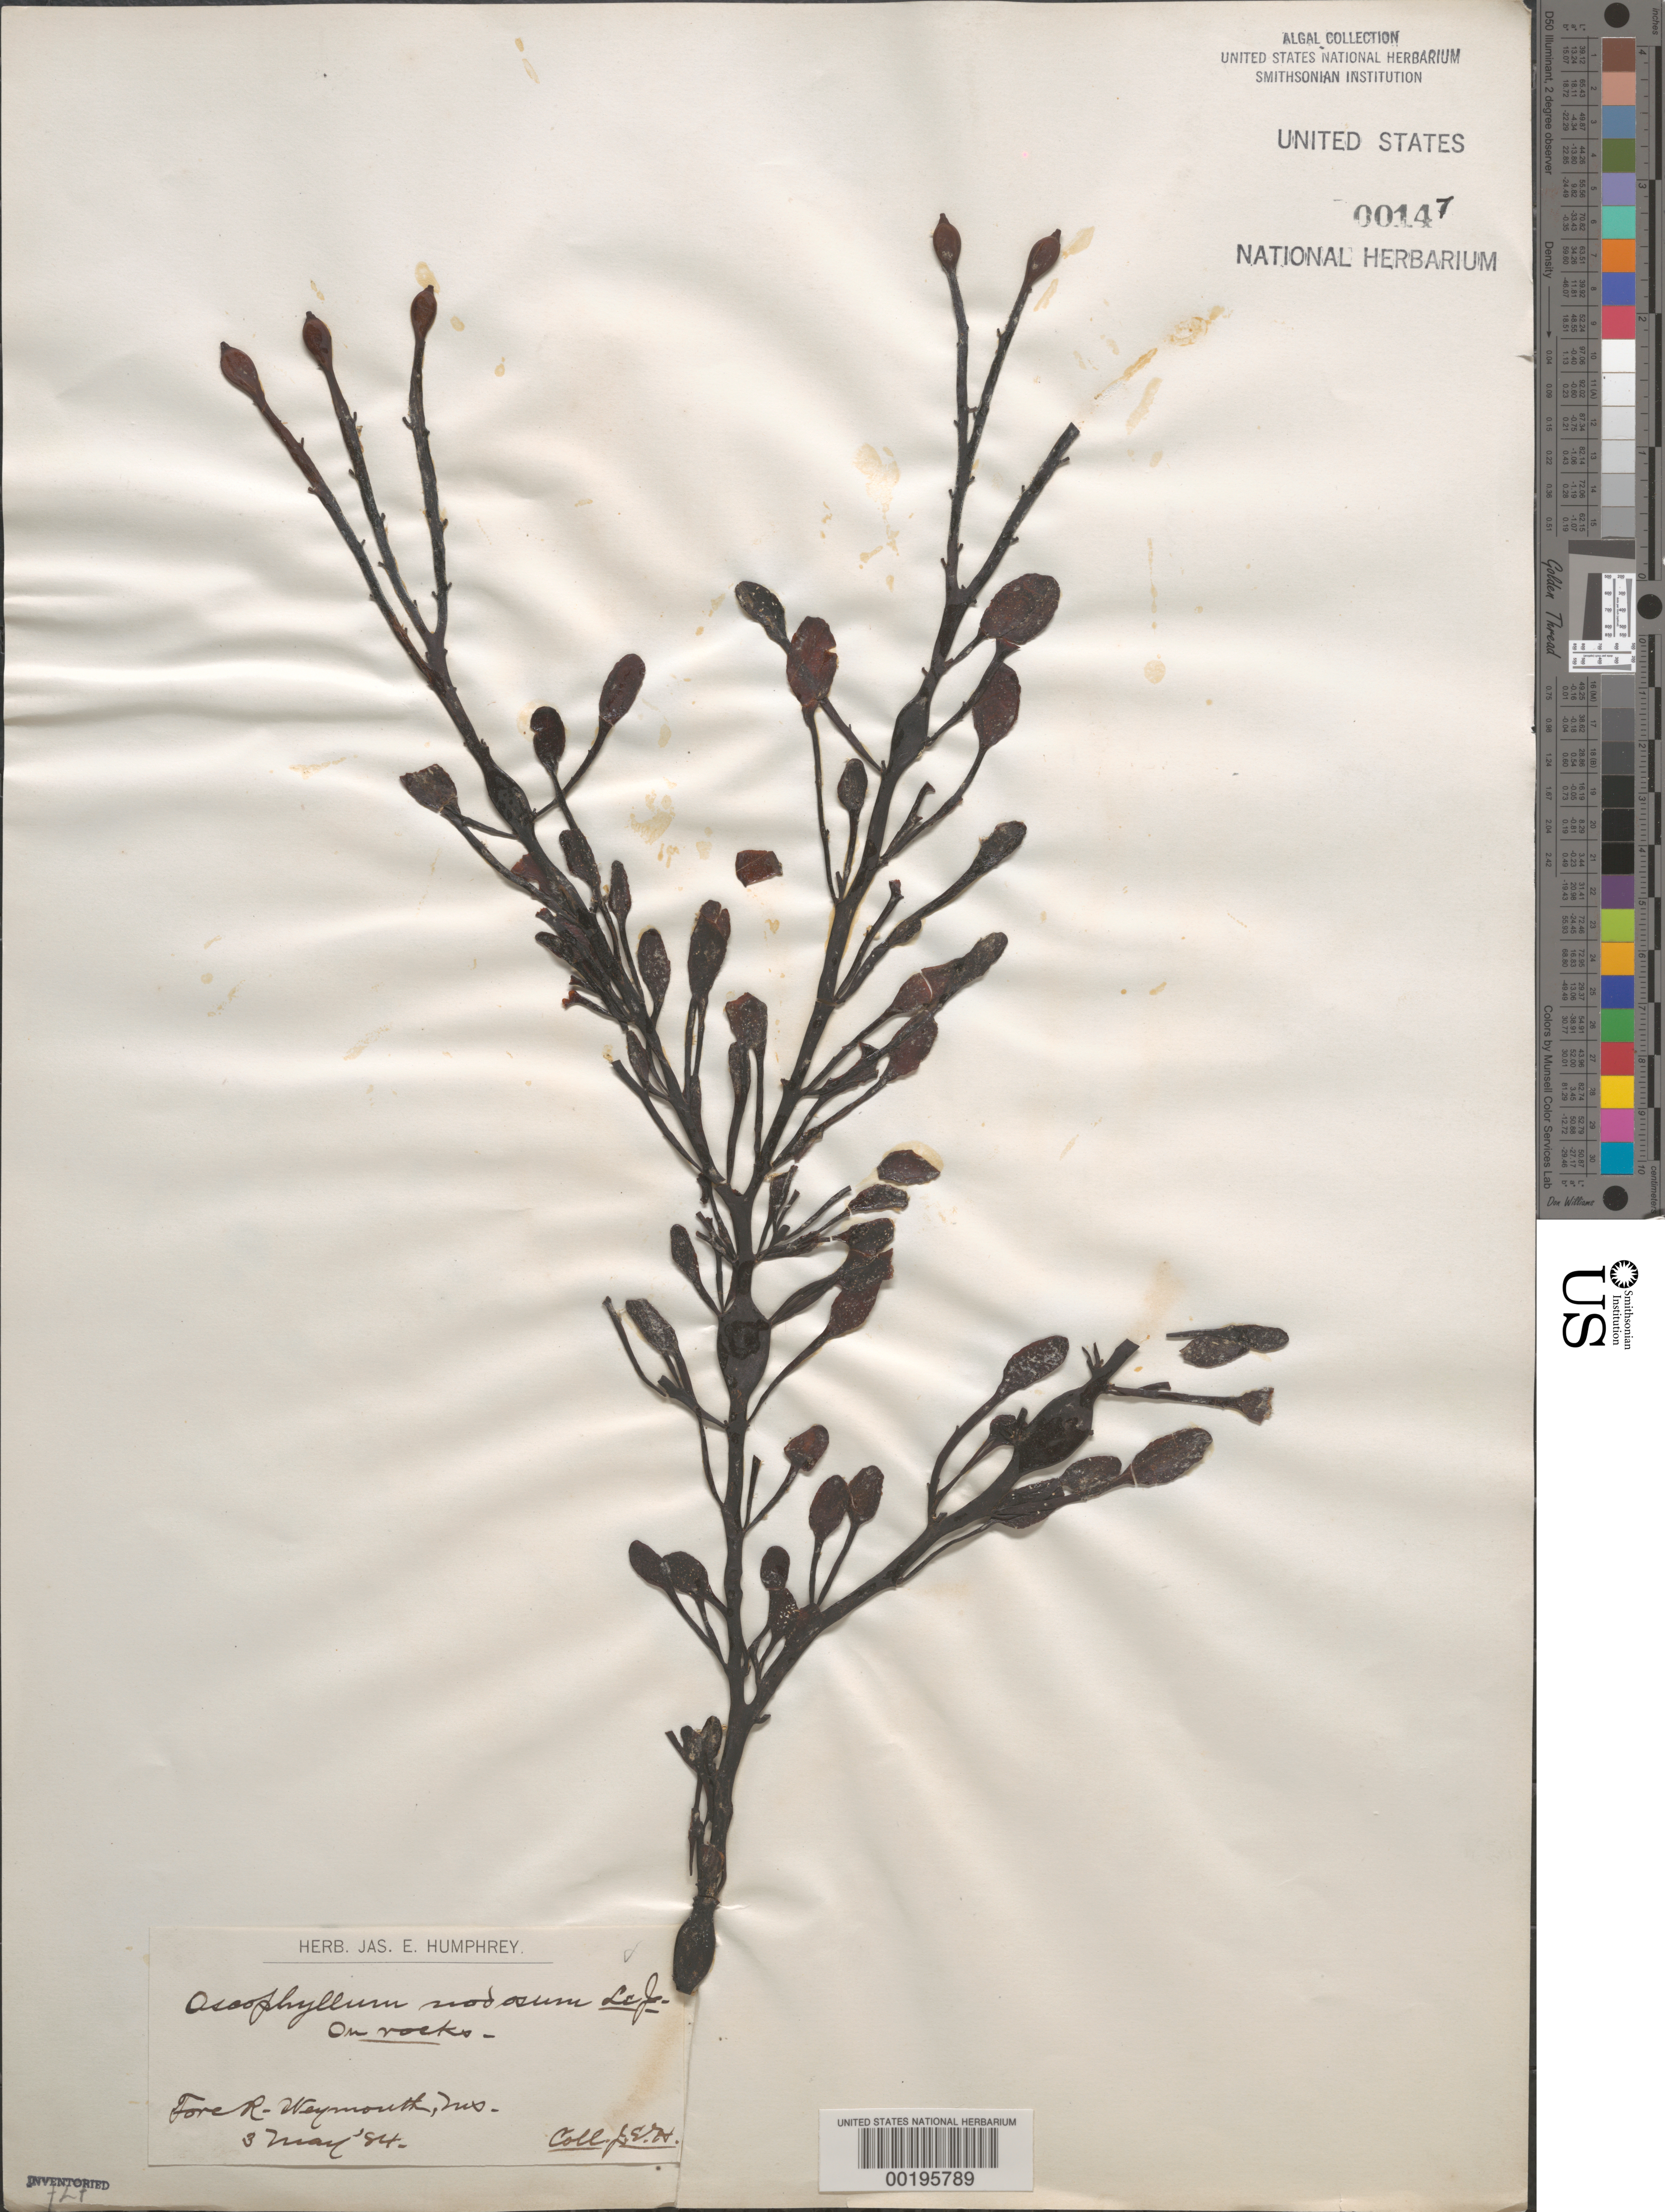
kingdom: Chromista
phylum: Ochrophyta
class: Phaeophyceae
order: Fucales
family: Fucaceae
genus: Ascophyllum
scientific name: Ascophyllum nodosum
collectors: J. Humphrey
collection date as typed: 03 May 1884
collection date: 1884-05-03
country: United States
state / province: Massachusetts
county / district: Norfolk County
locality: Fore River, Weymouth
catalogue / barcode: US 147